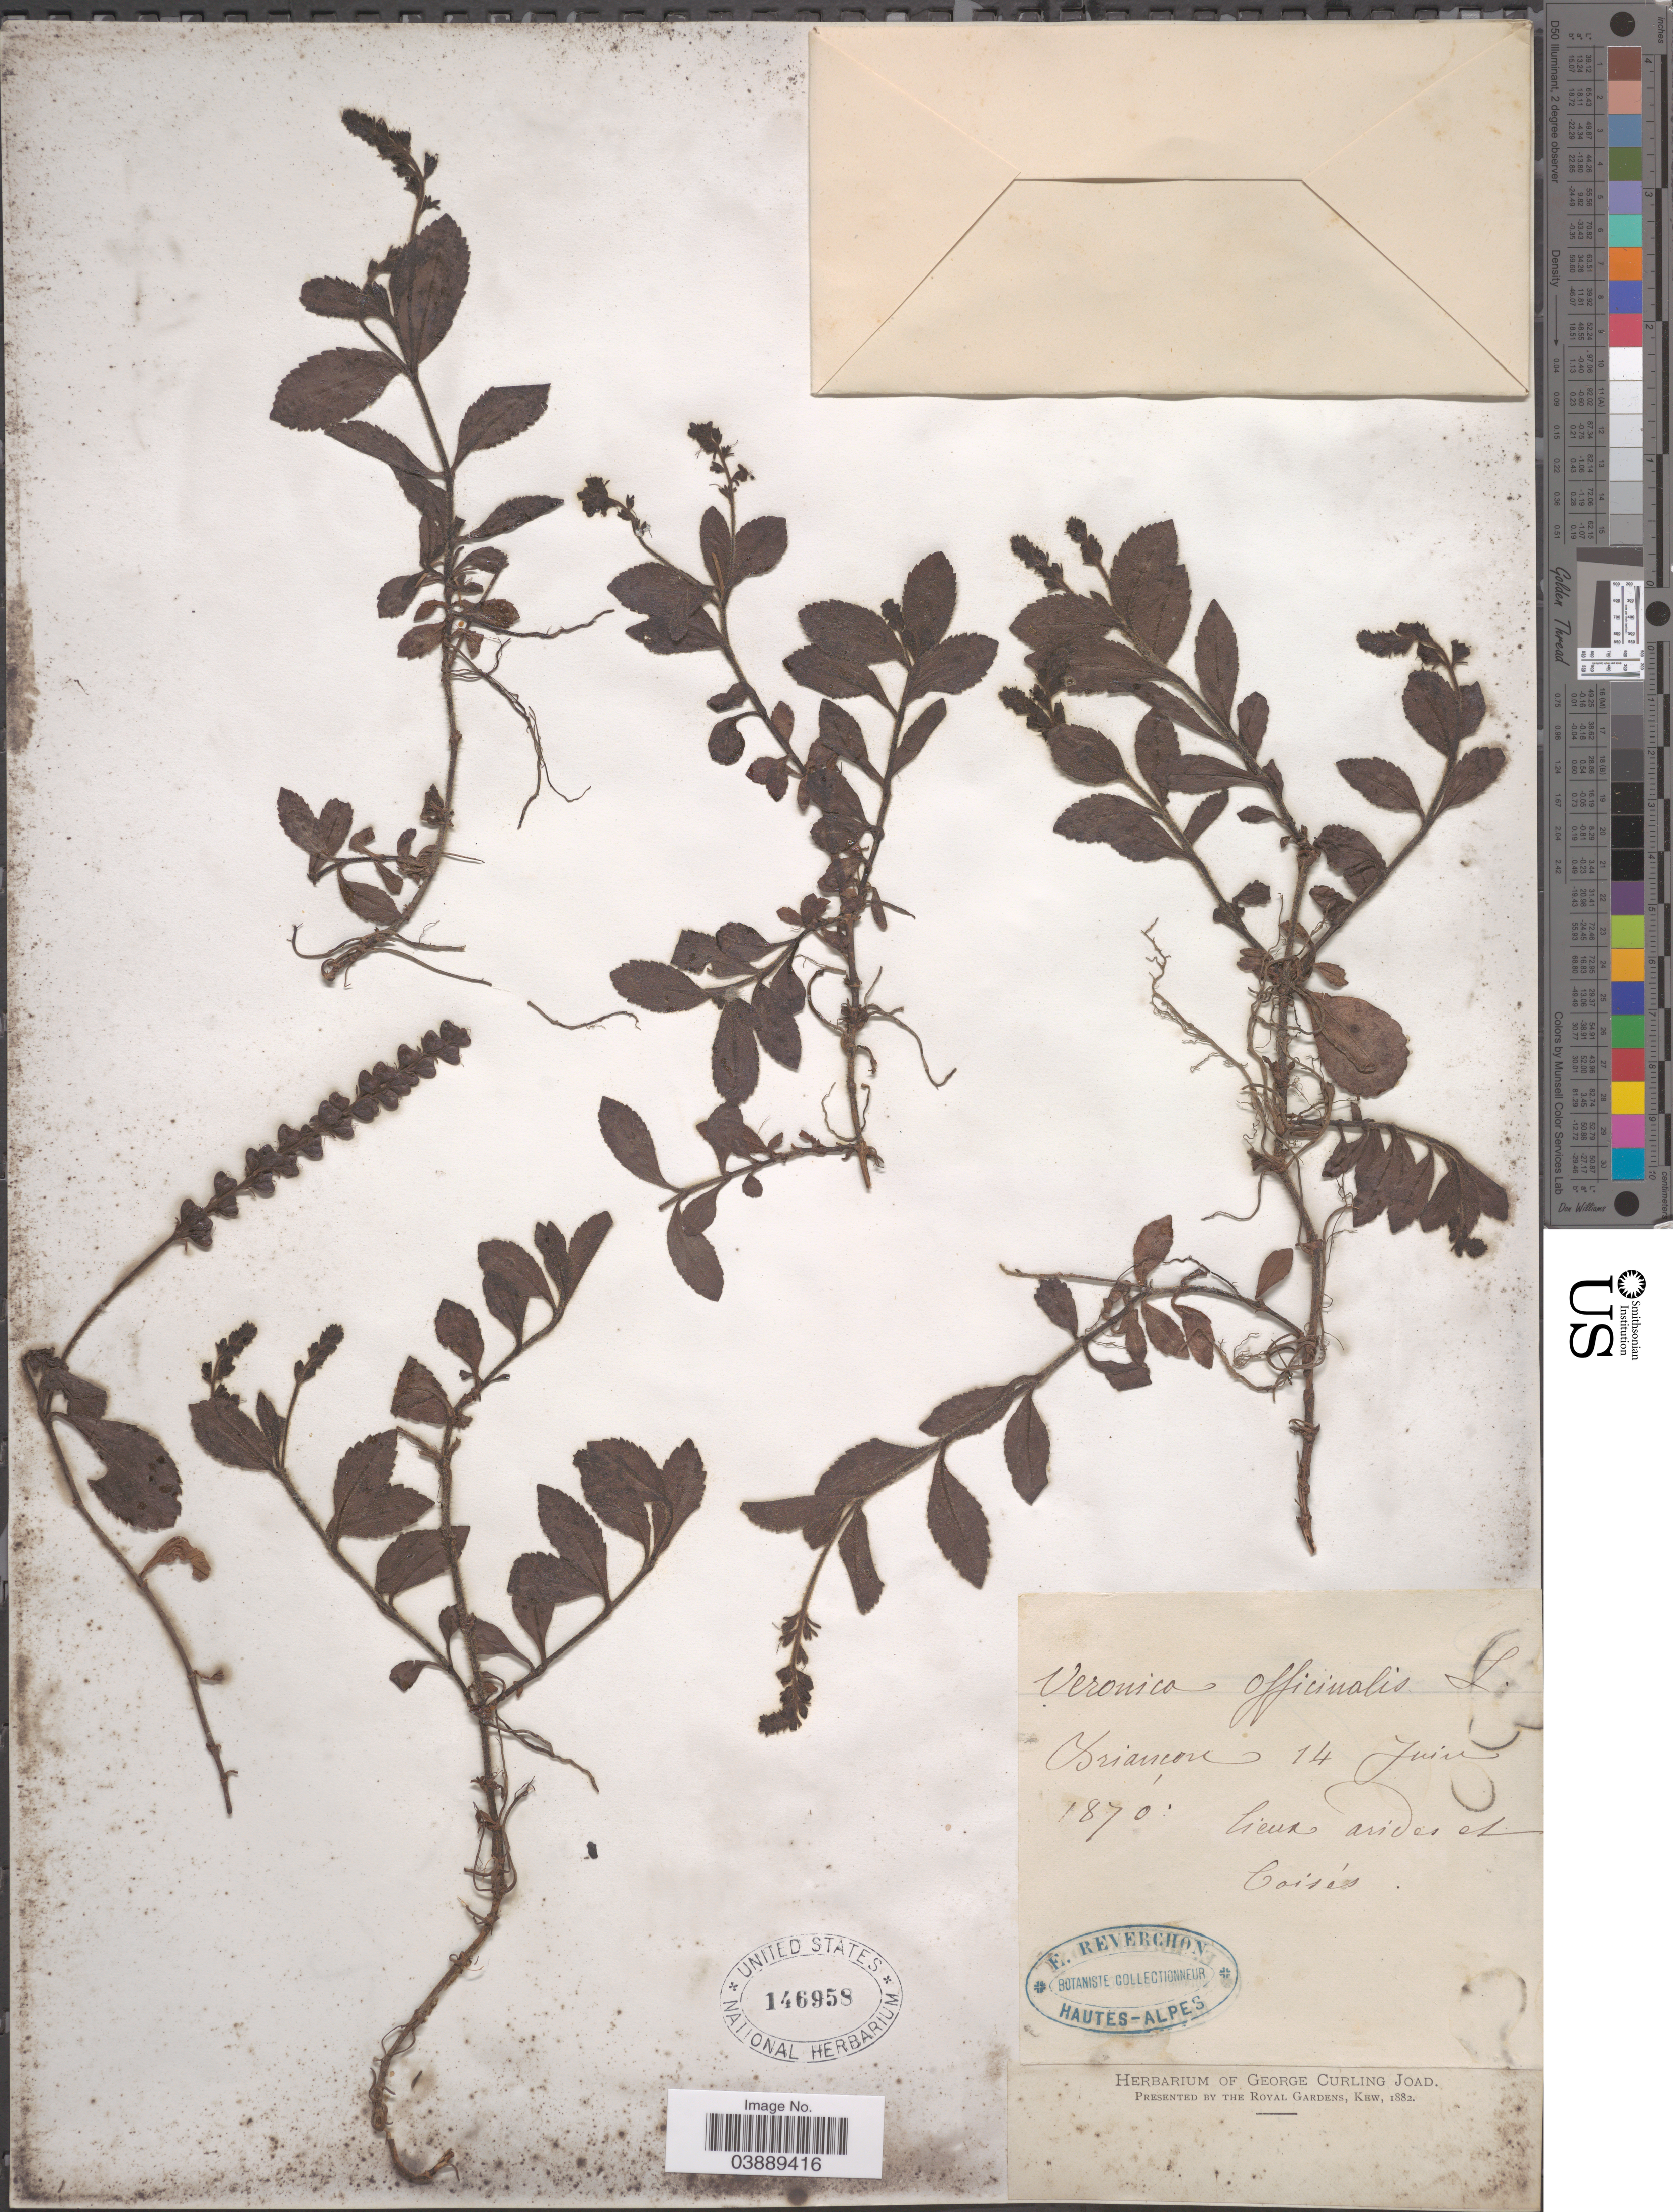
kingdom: Plantae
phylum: Tracheophyta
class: Magnoliopsida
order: Lamiales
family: Plantaginaceae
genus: Veronica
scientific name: Veronica officinalis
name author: L.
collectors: E. Reverchon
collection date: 1870-06-14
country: France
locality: Briancon.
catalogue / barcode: US 146958